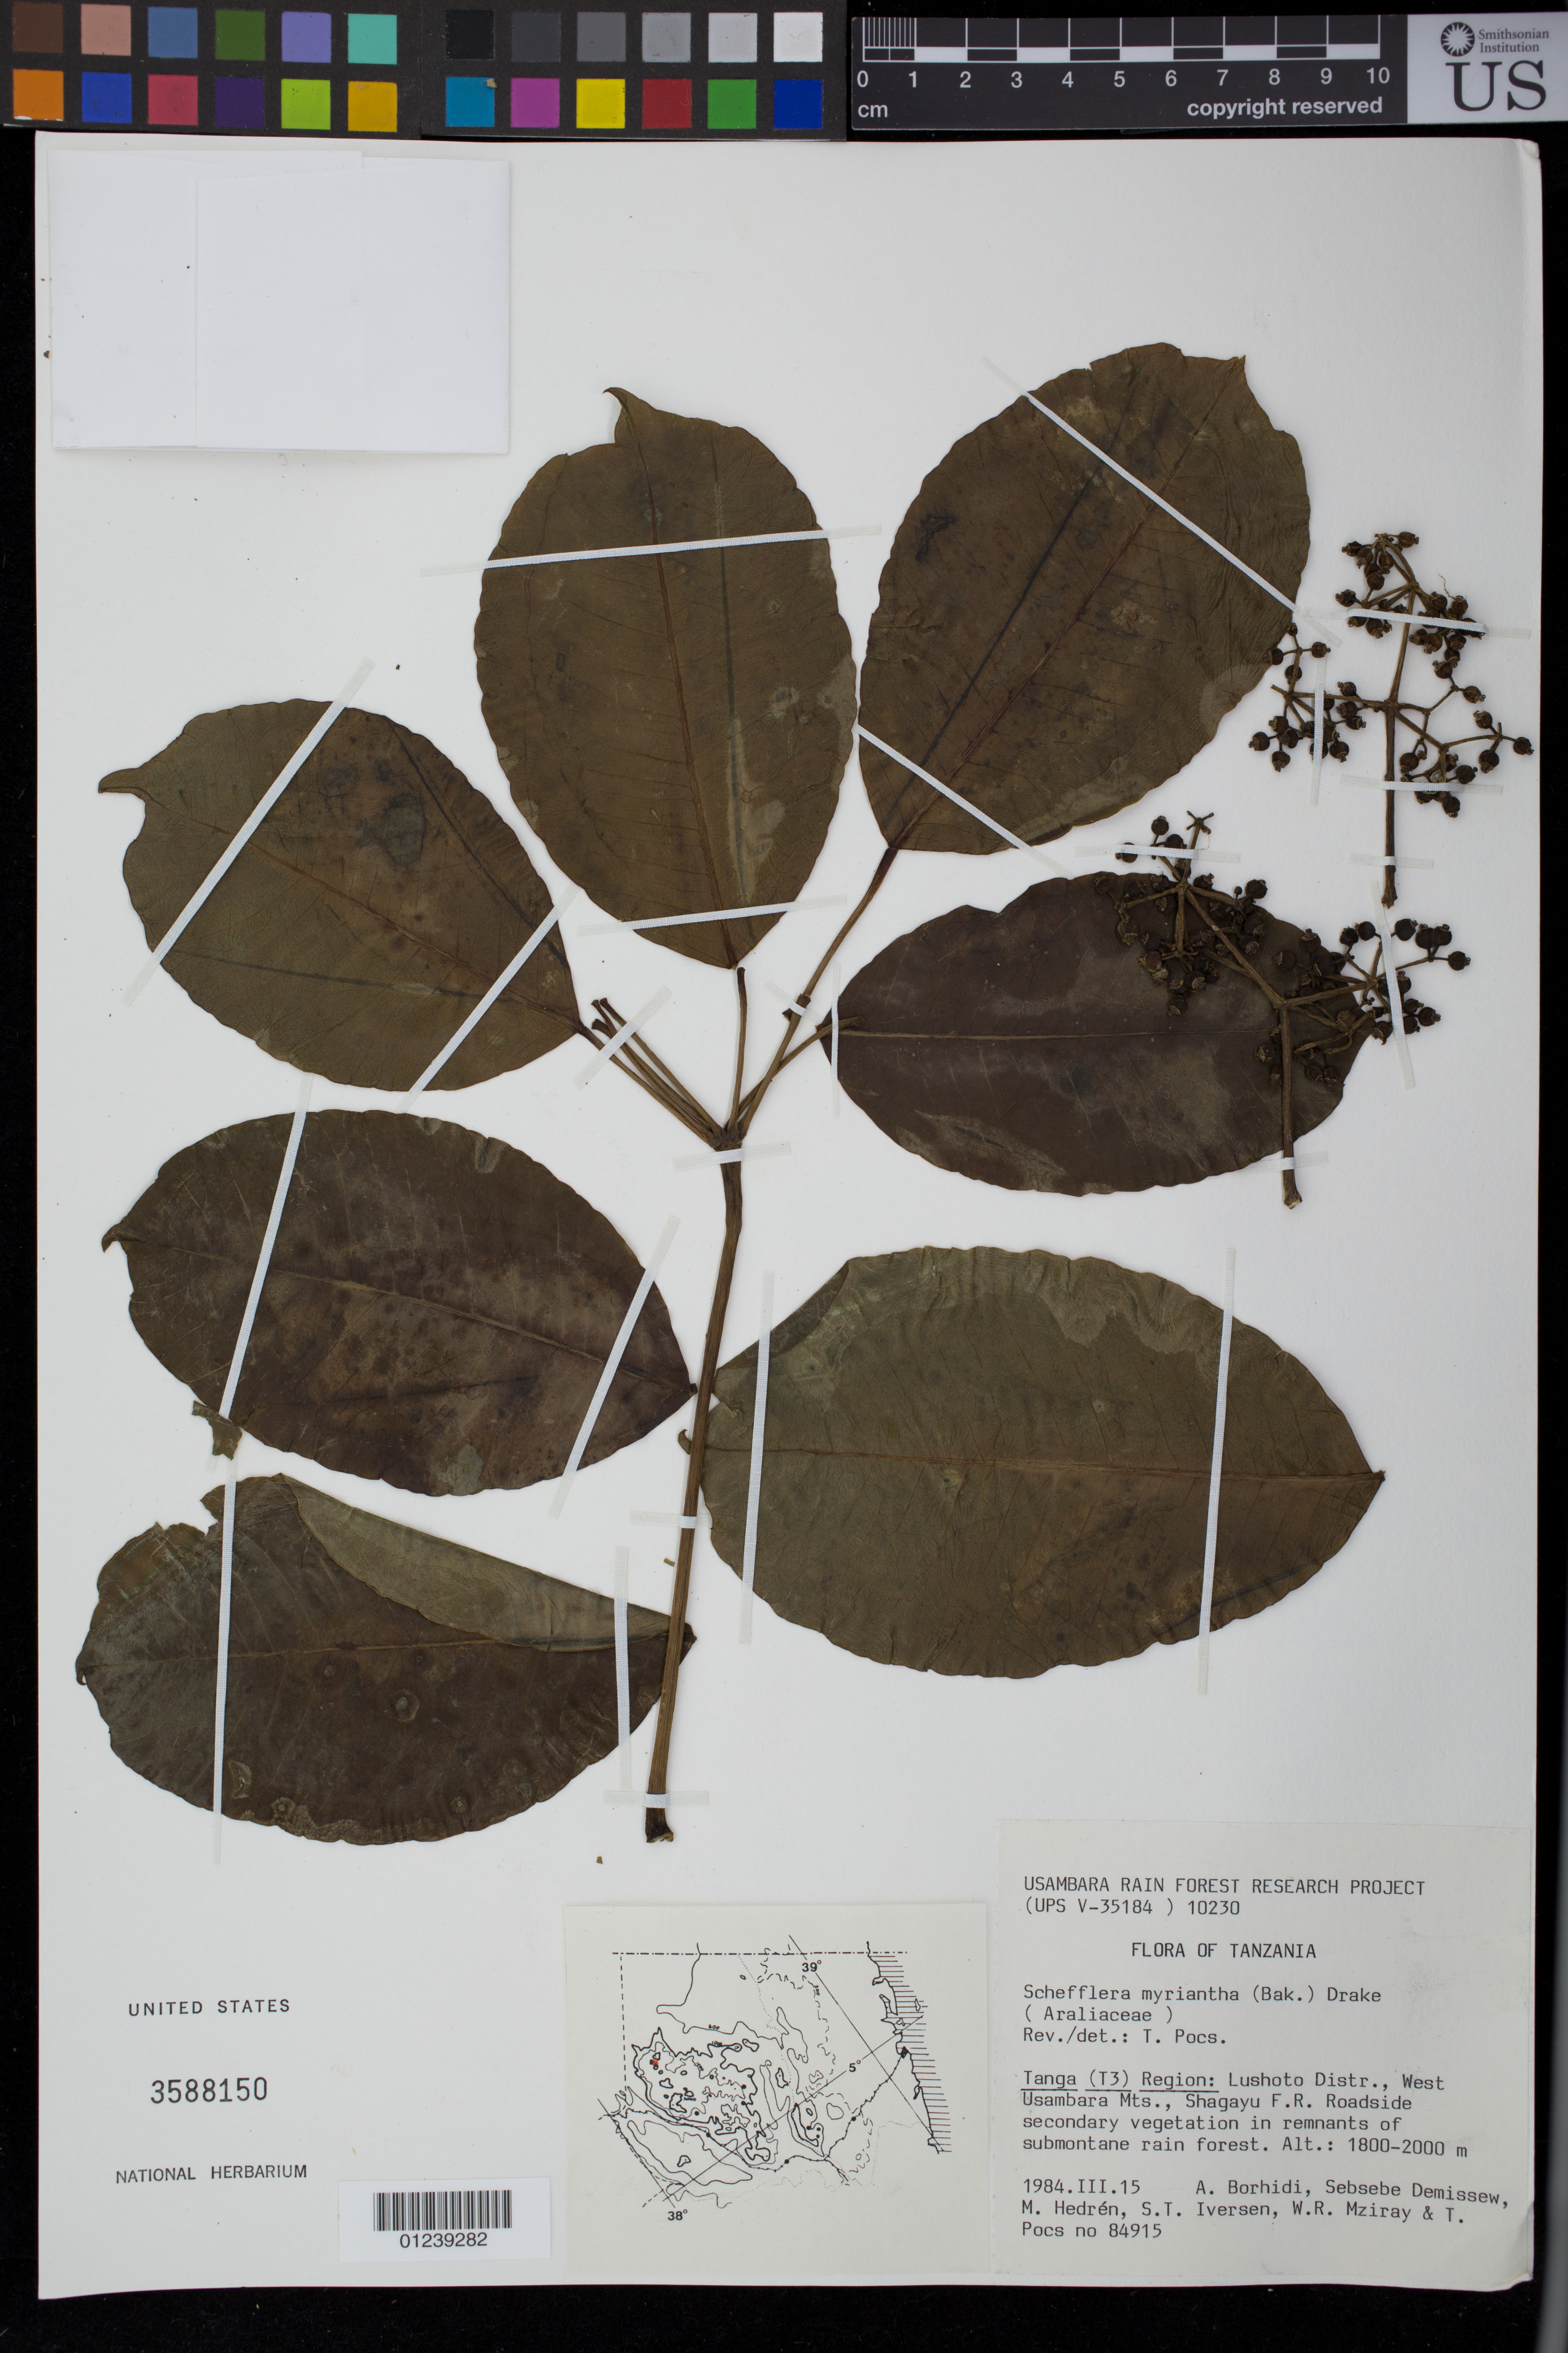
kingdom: Plantae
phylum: Tracheophyta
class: Magnoliopsida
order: Apiales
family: Araliaceae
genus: Schefflera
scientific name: Schefflera myriantha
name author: (Baker) Drake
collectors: A. L. Borhidi, S. Demissew, B. Hedrén & S. Iversen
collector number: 84915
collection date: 1984-03-15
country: Tanzania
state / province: Tanga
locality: (T3): Lushoto Distr., West Usambara Mts., Shagayu F.R.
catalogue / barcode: US 3588150